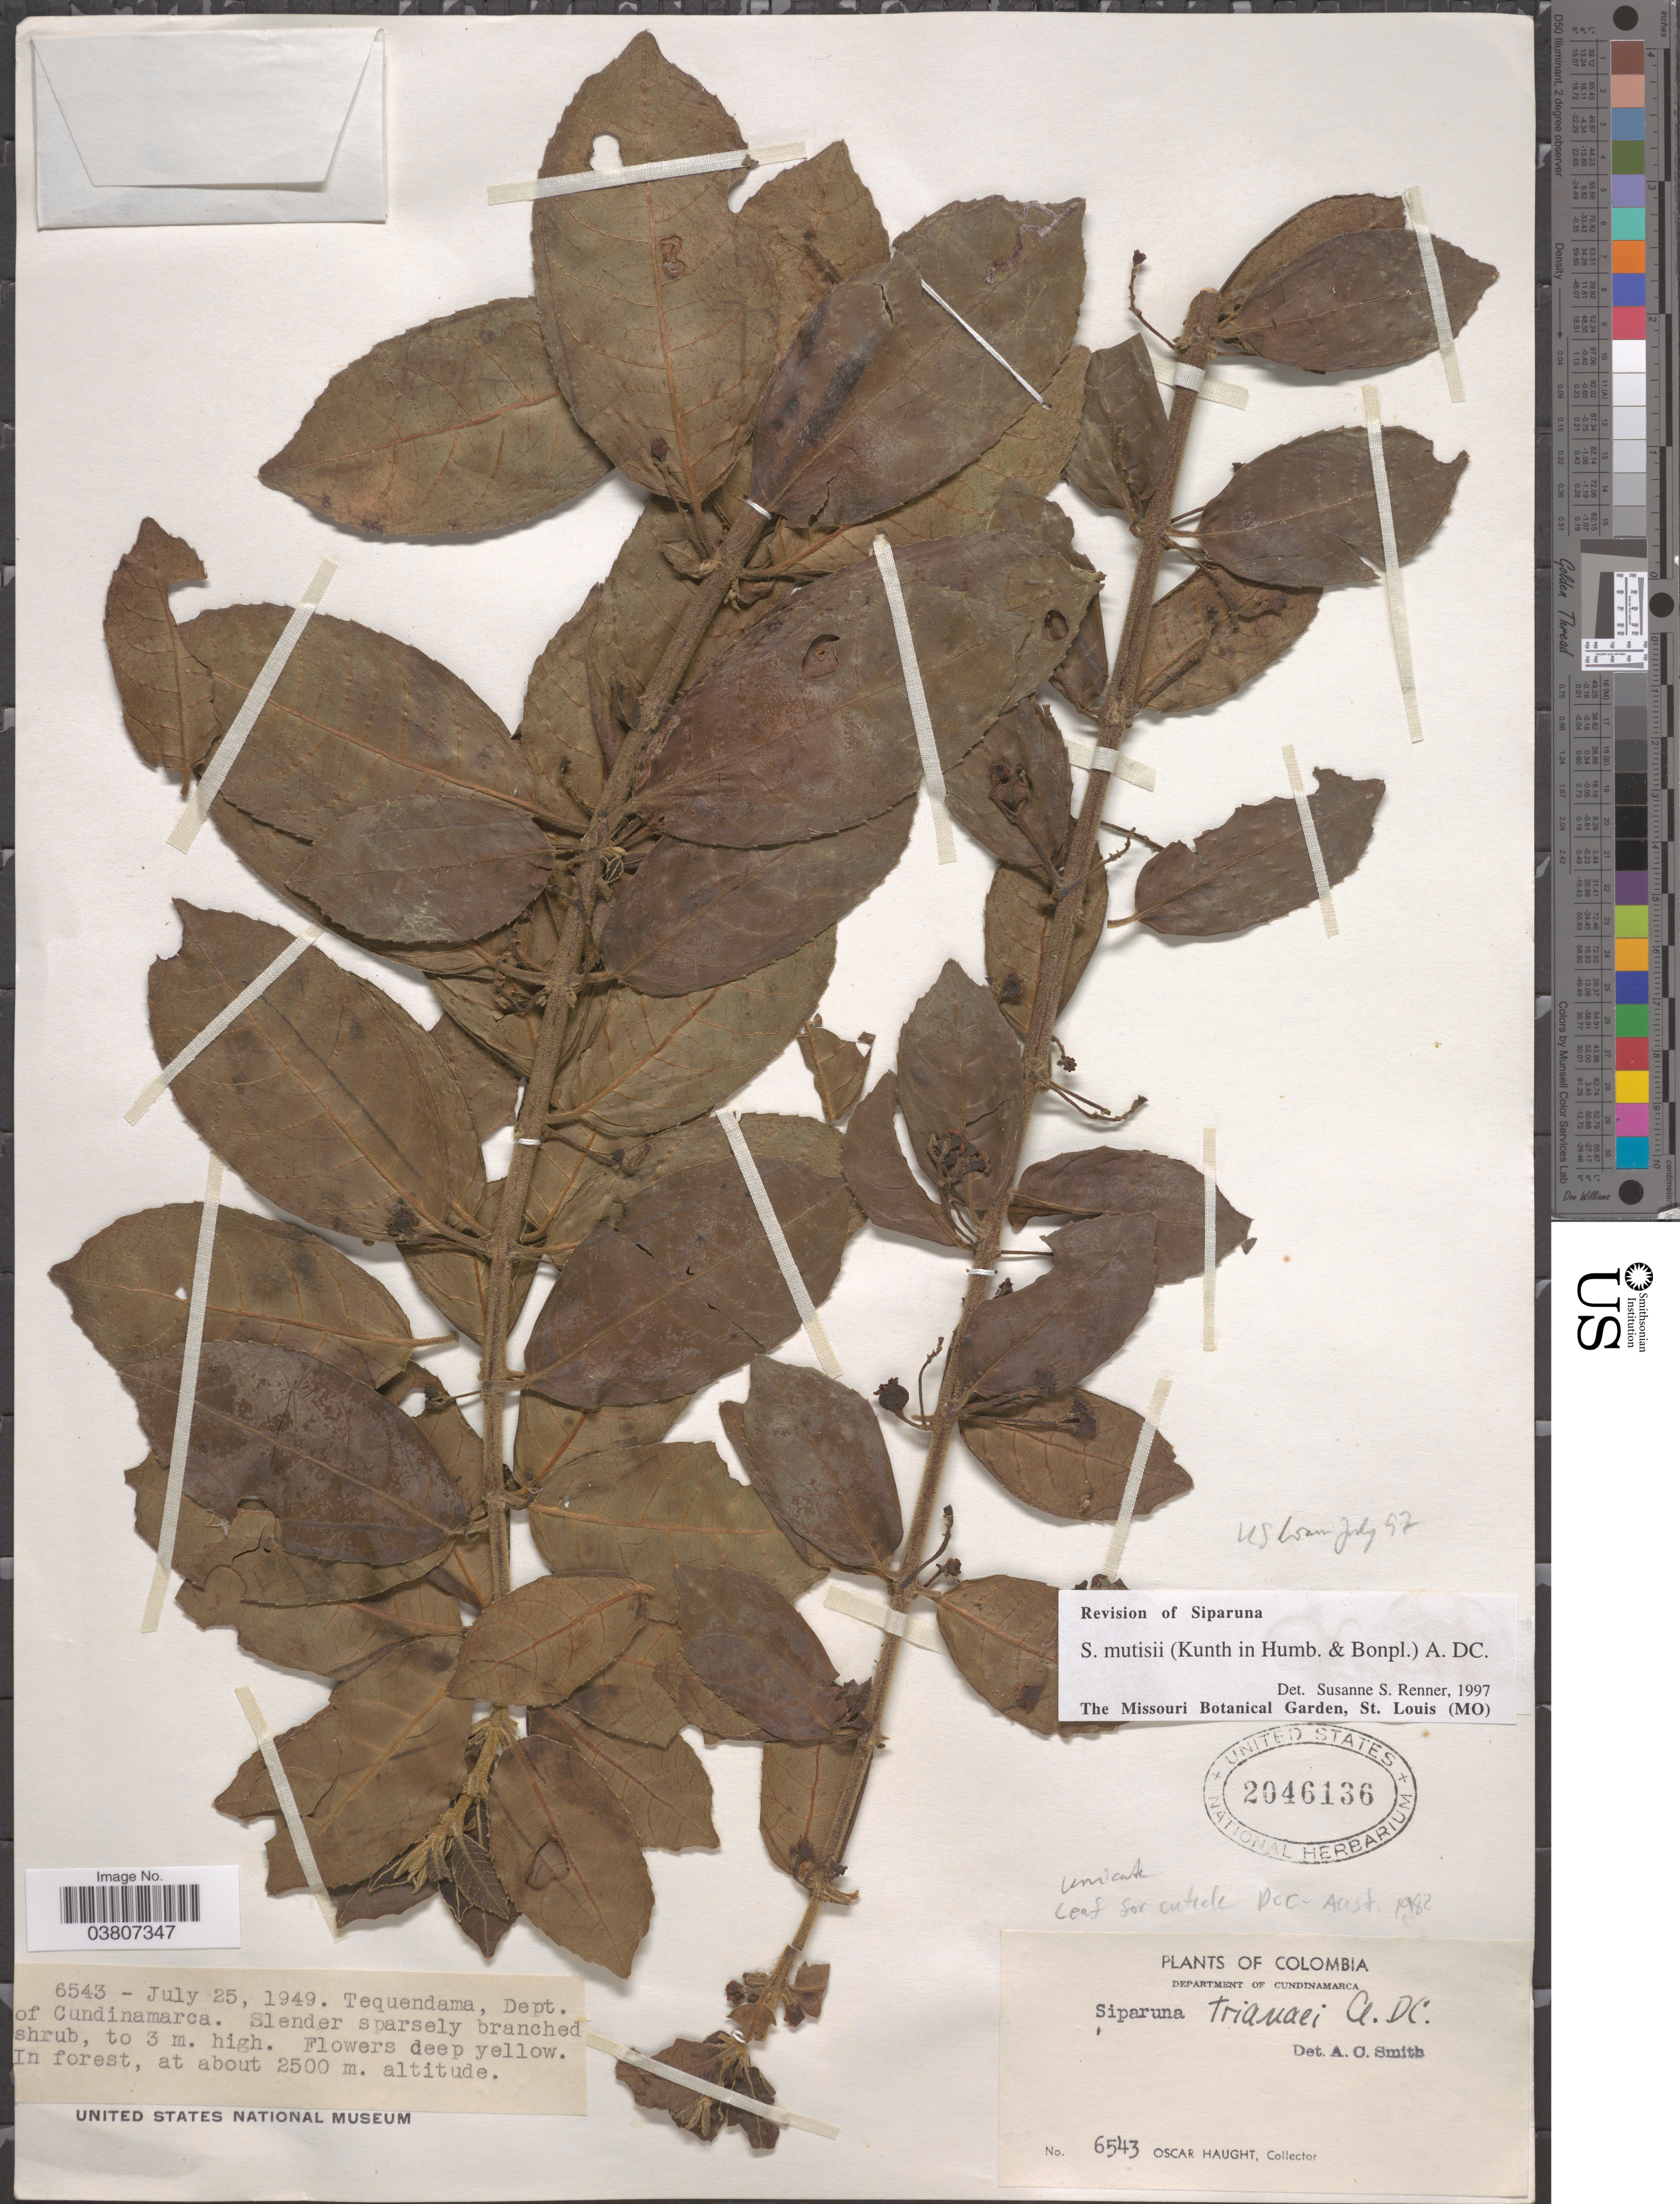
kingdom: Plantae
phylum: Tracheophyta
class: Magnoliopsida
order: Laurales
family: Siparunaceae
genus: Siparuna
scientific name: Siparuna mutisii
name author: (Kunth) A. DC.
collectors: O. Haught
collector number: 6543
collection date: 1949-07-25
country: Colombia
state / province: Cundinamarca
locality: Tequendama, Dept. of Cundinamarca.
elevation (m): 2500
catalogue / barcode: US 2046136